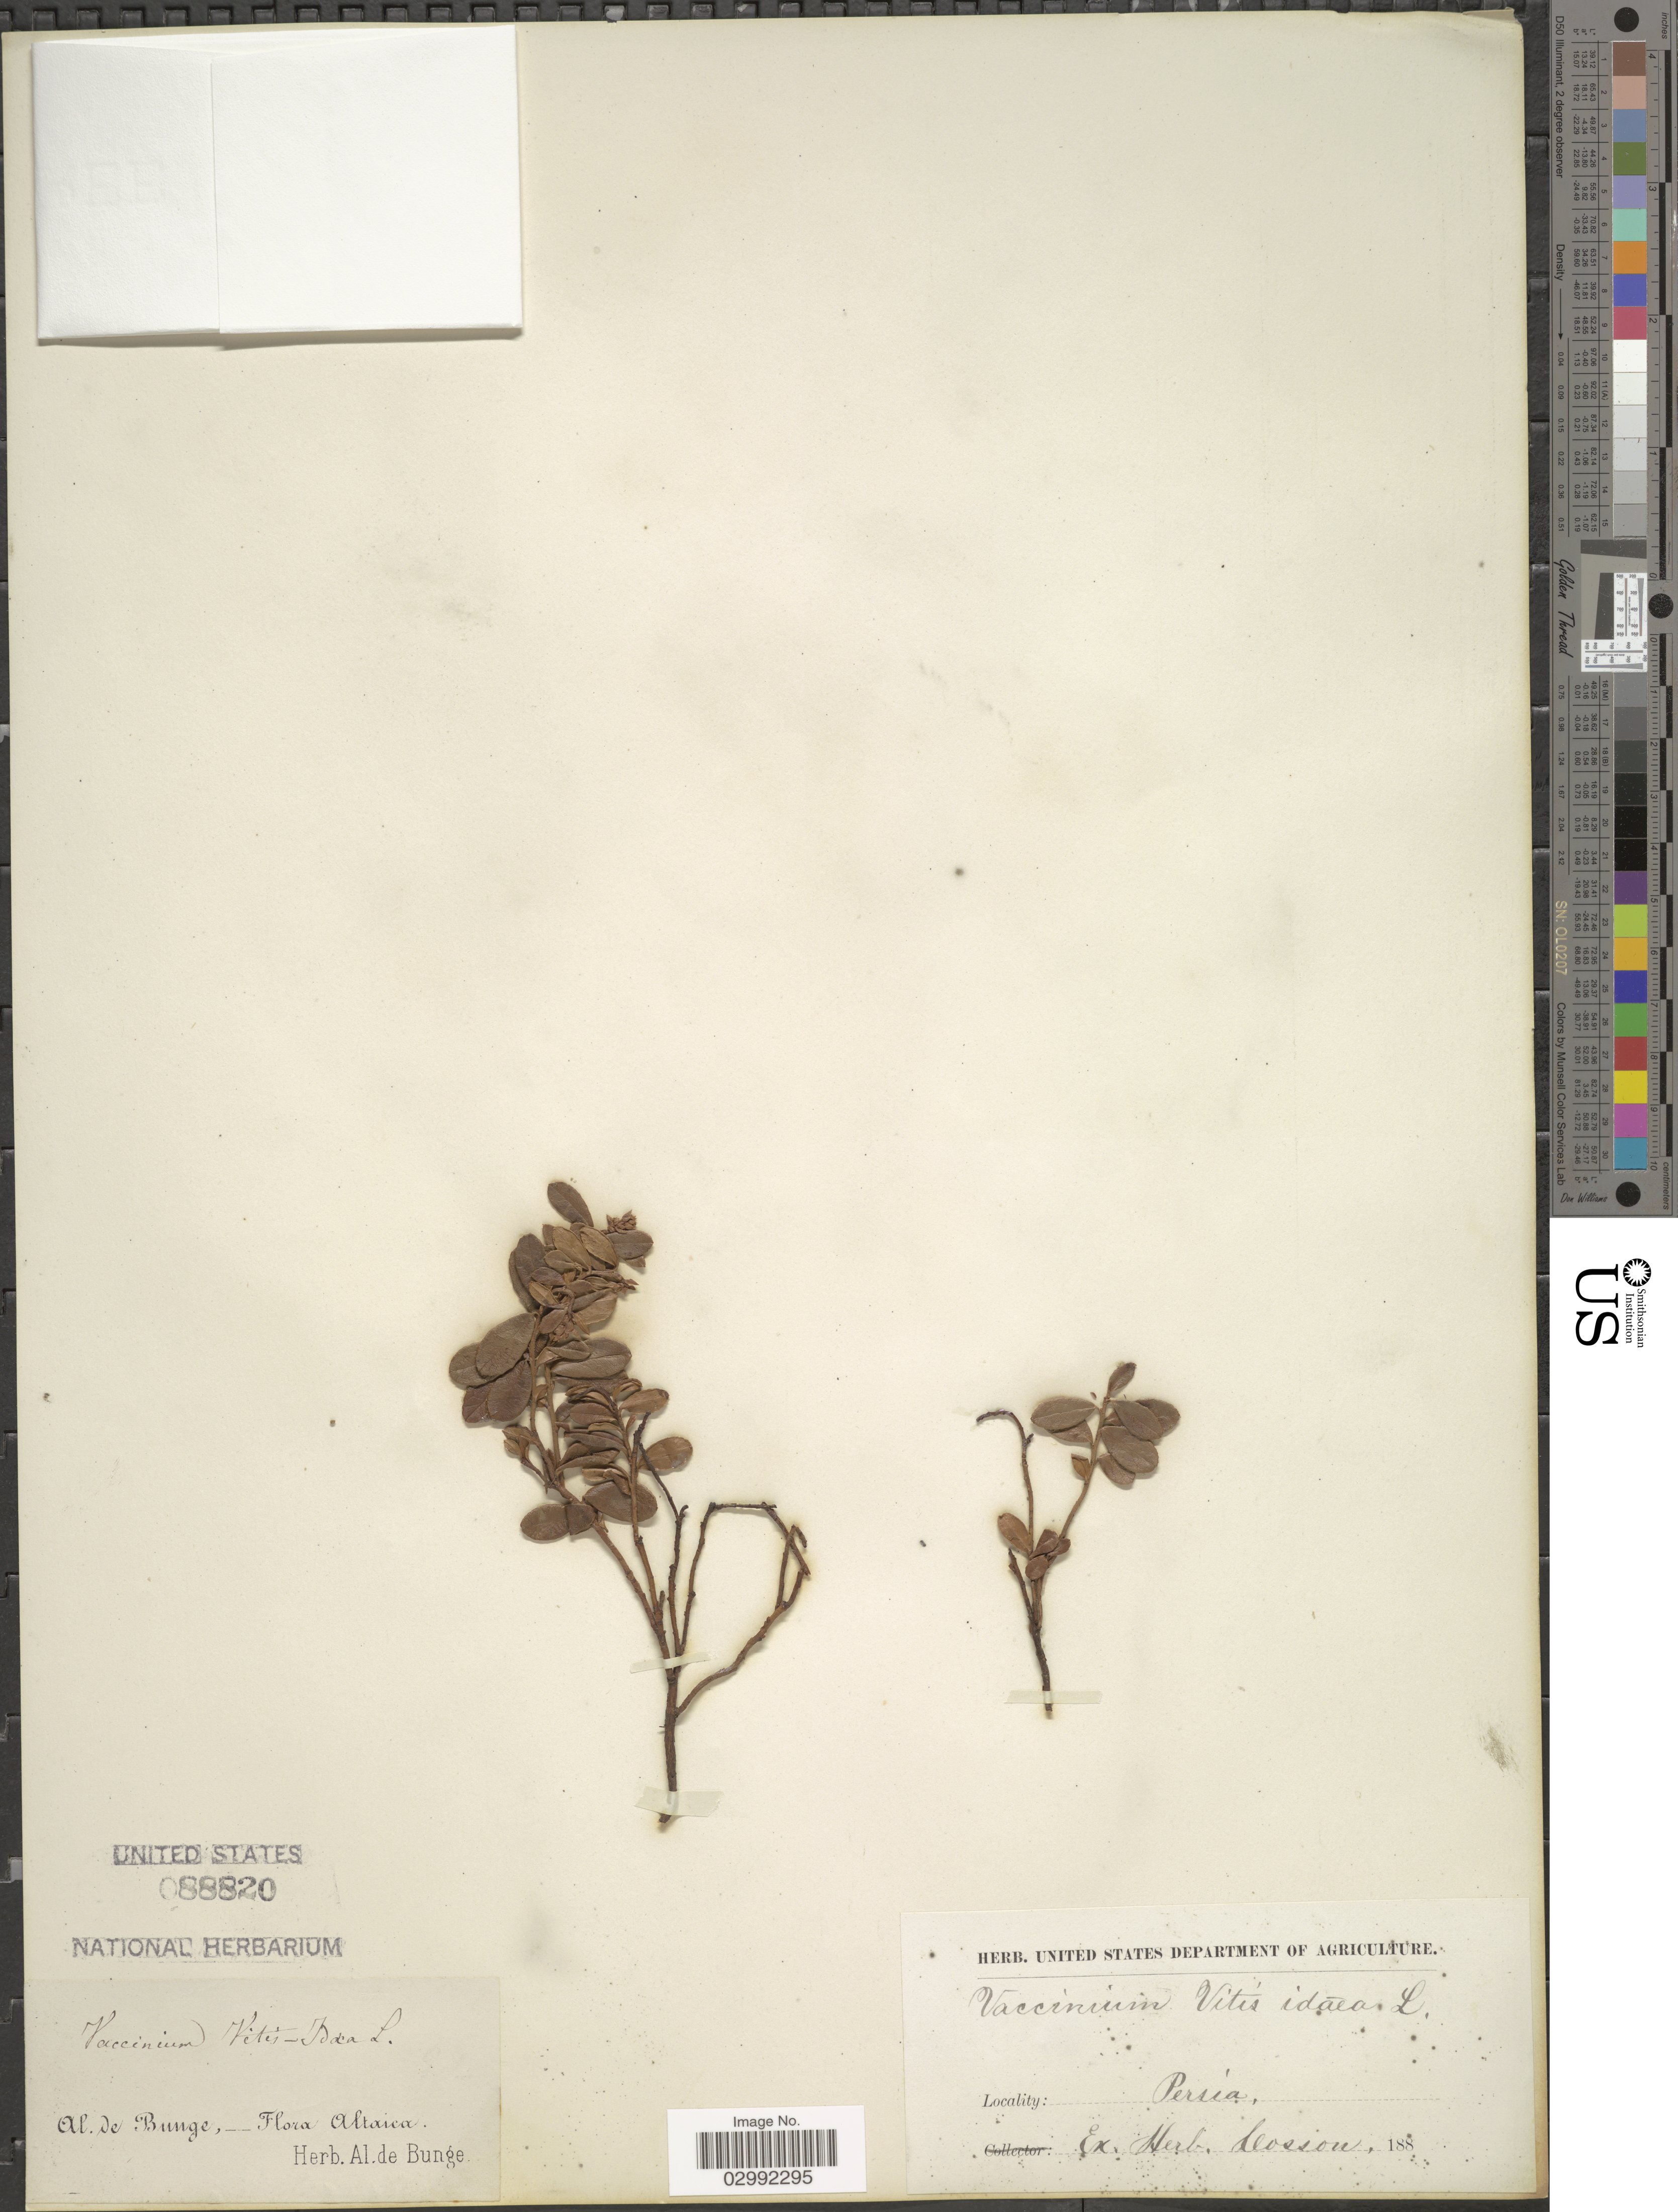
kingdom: Plantae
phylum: Tracheophyta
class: Magnoliopsida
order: Ericales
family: Ericaceae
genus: Vaccinium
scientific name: Vaccinium vitis-idaea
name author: L.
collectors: A. de Bunge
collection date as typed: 188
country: Iran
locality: Altaica. Persia.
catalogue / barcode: US 88820